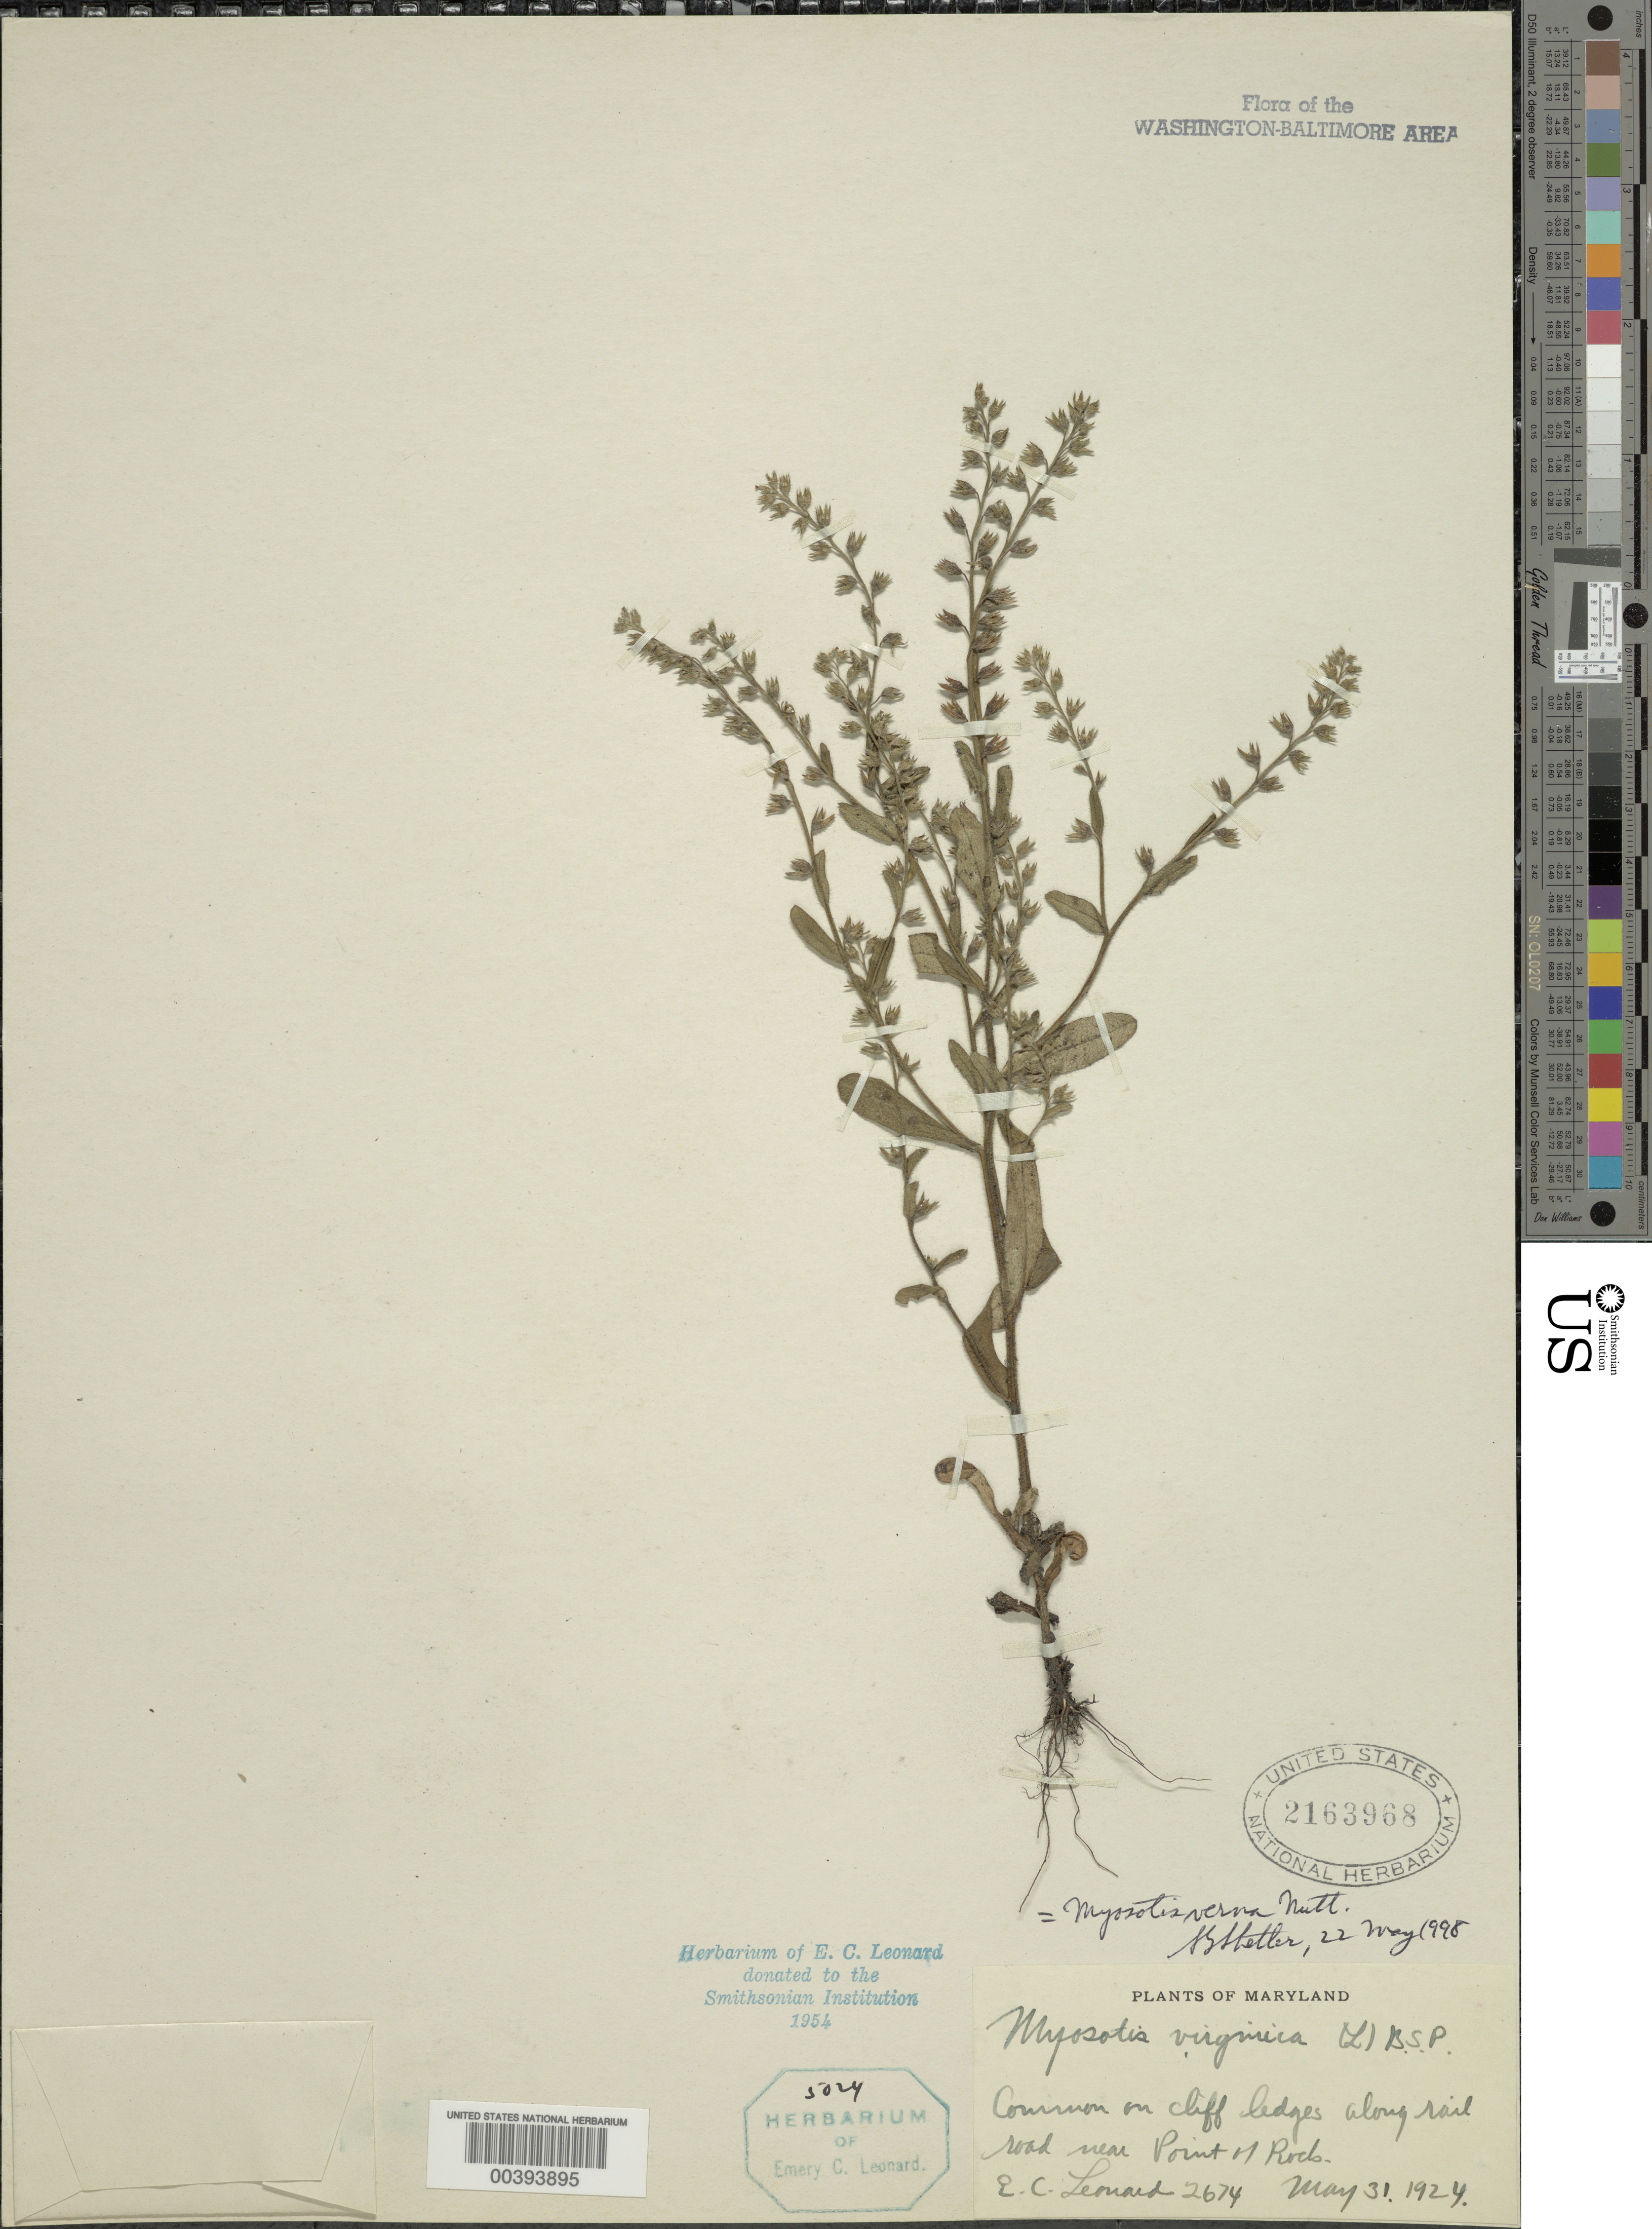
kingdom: Plantae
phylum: Tracheophyta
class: Magnoliopsida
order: Boraginales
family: Boraginaceae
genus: Myosotis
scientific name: Myosotis verna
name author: Nutt.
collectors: E. C. Leonard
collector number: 2674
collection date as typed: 31 May 1924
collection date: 1924-05-31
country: United States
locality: Point of Rocks vicinity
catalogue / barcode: US 2163968